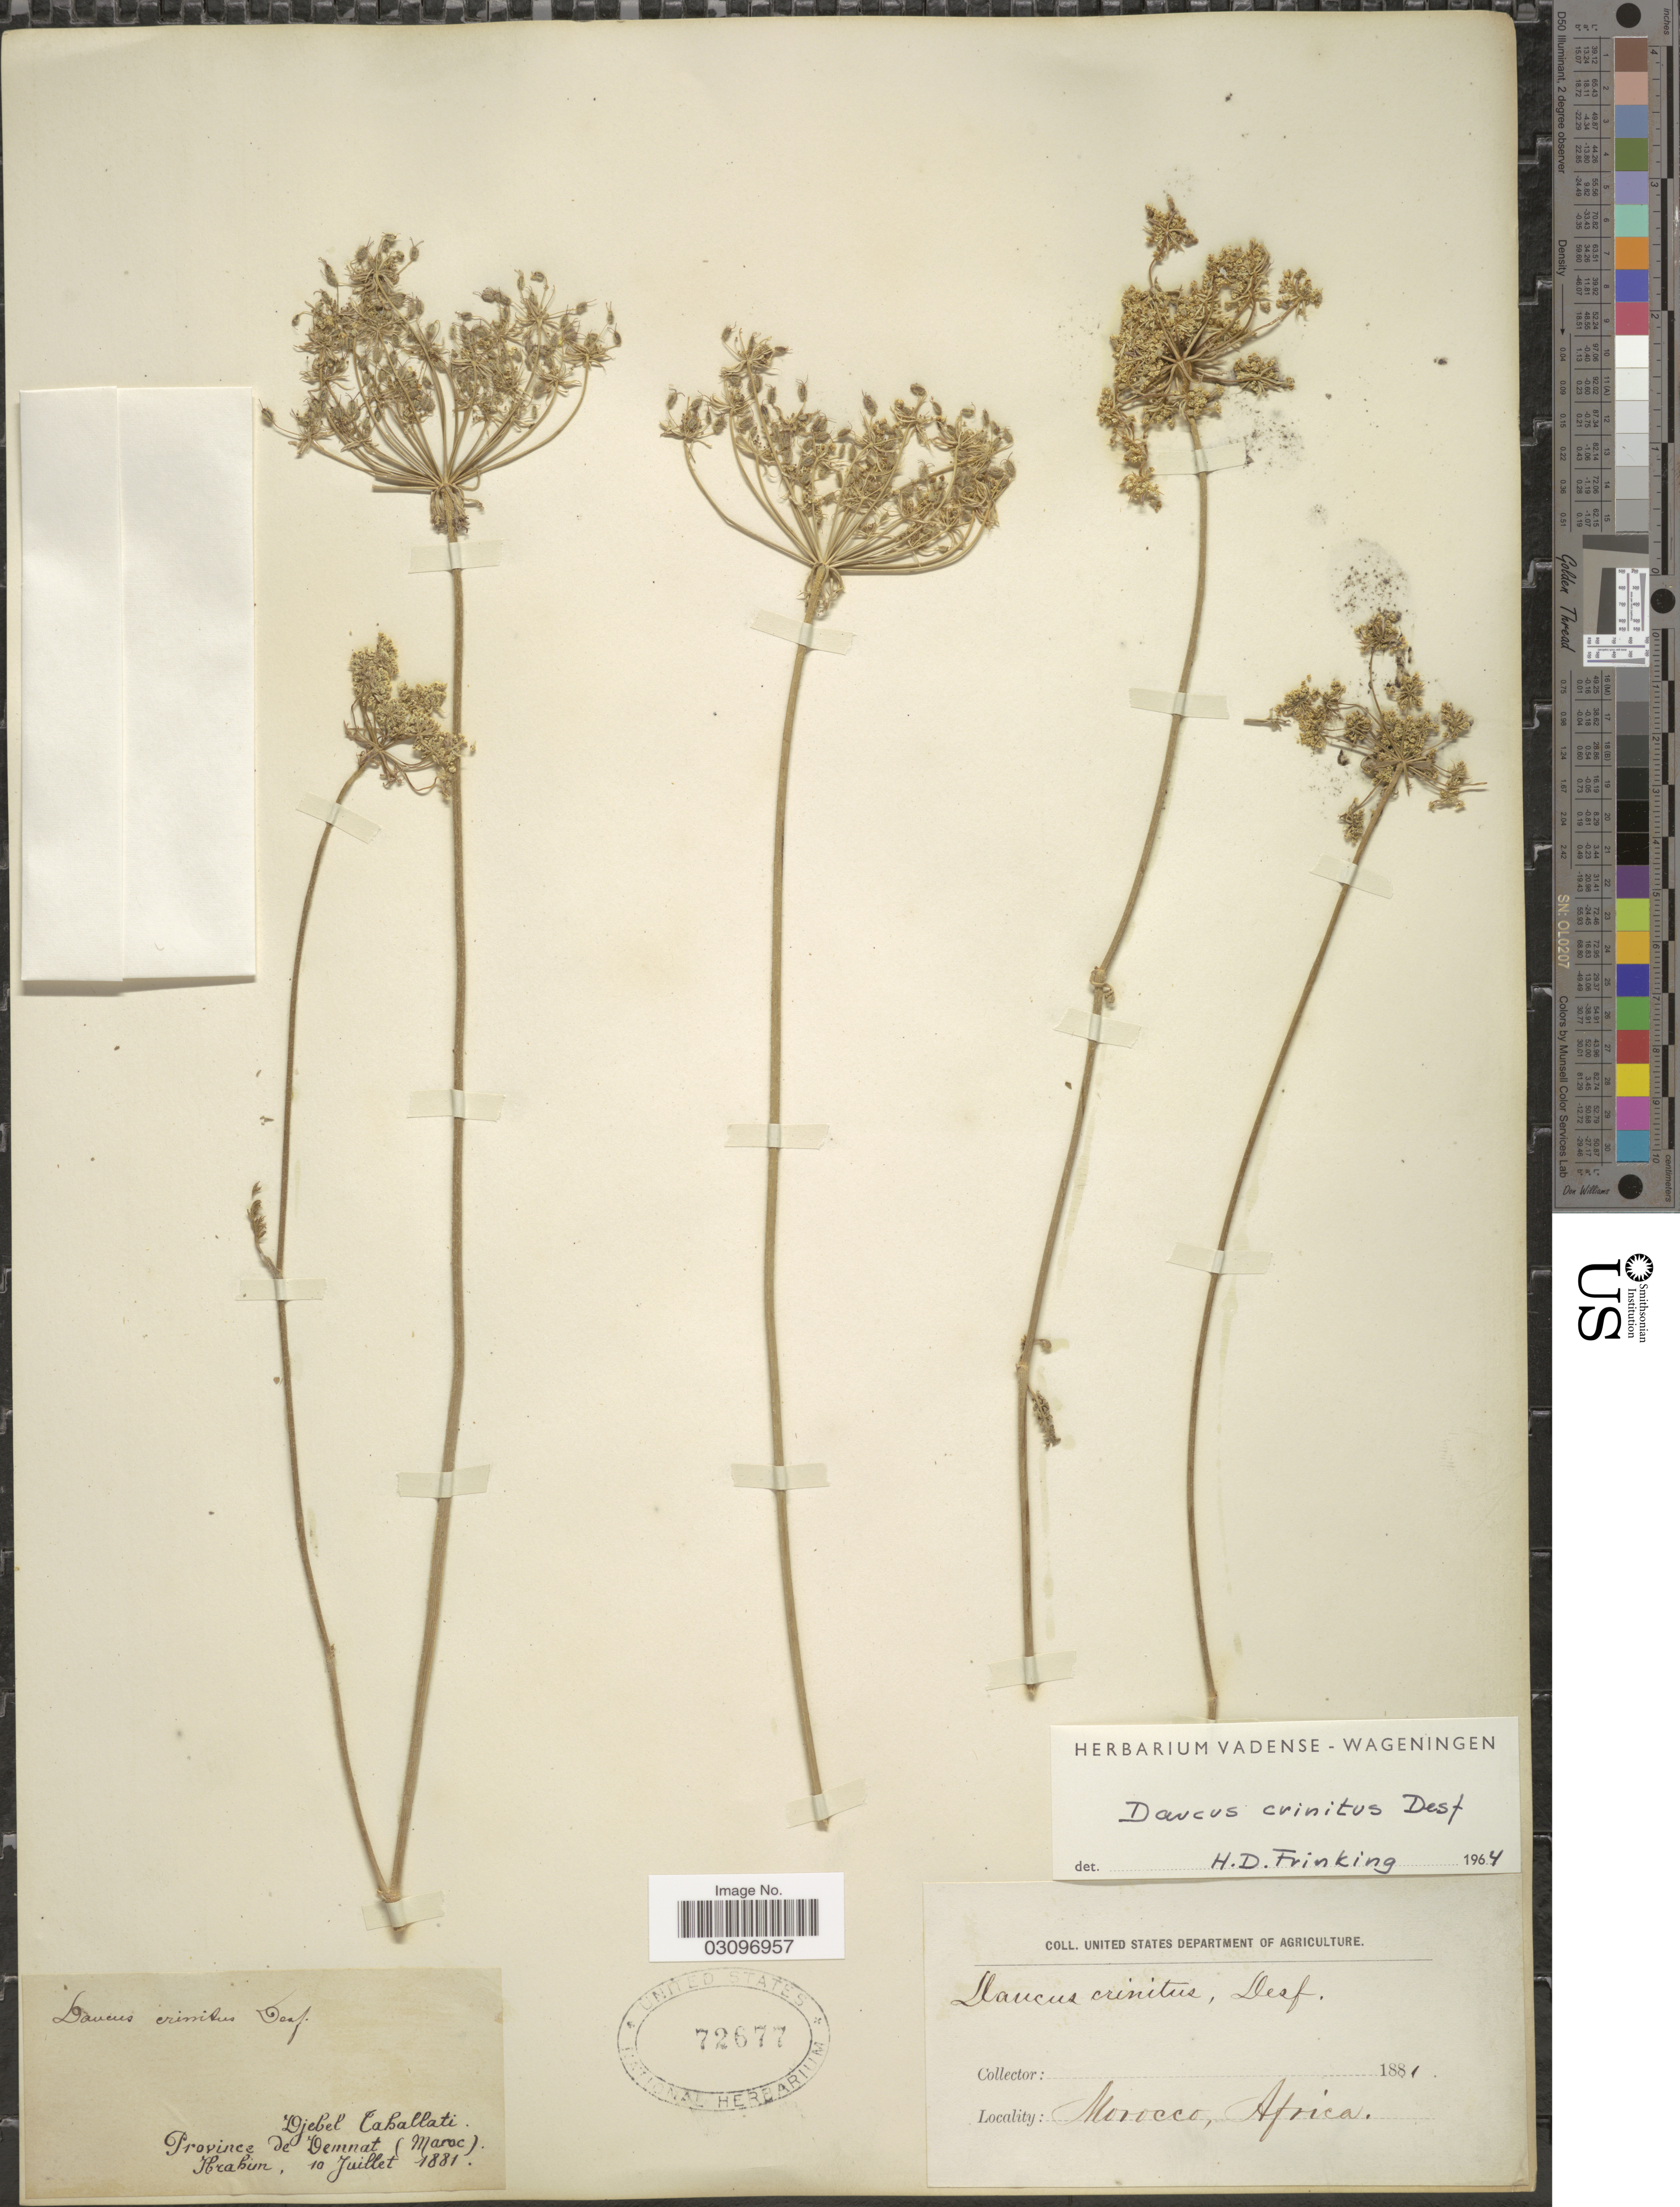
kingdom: Plantae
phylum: Tracheophyta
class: Magnoliopsida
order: Apiales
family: Apiaceae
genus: Daucus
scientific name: Daucus crinitus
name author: Desf.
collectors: -. Ibrahim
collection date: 1881-07-10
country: Morocco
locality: Djebel Tahallati. Province de Demnat (Maroc).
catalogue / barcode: US 72677